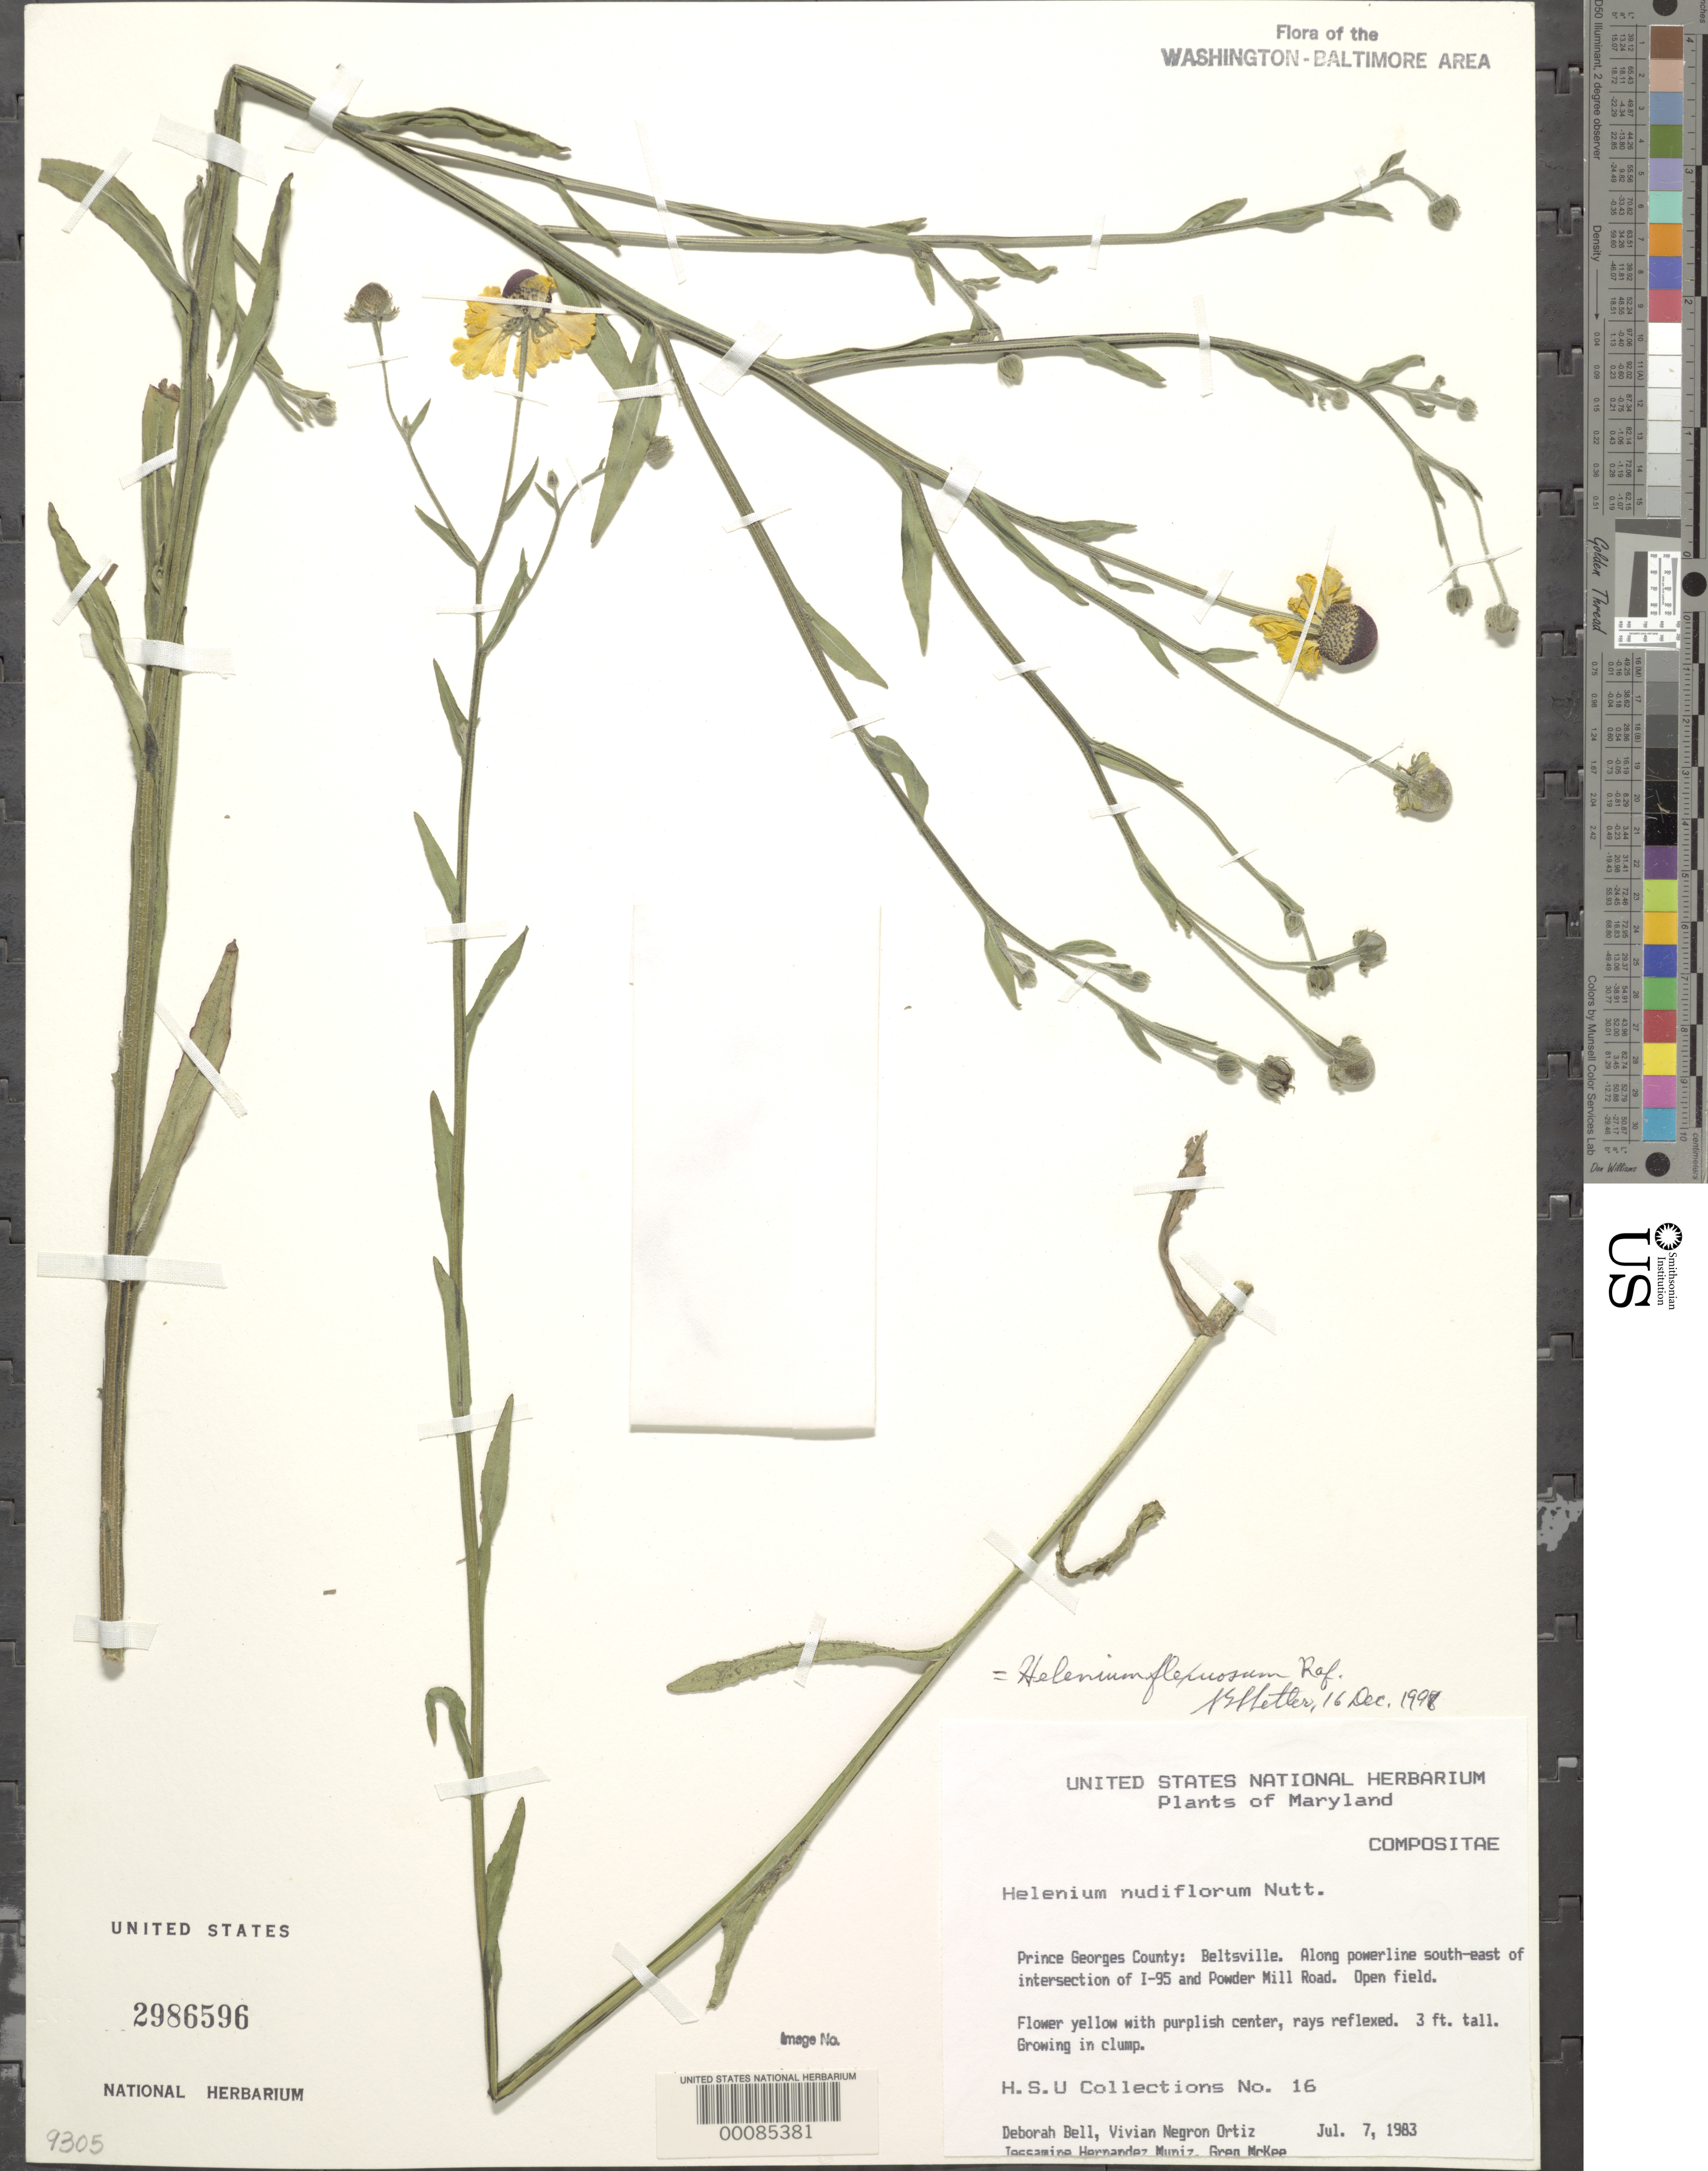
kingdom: Plantae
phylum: Tracheophyta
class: Magnoliopsida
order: Asterales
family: Asteraceae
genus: Helenium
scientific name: Helenium flexuosum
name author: Raf.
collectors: D. A. Bell, V. Ortiz, T. Muniz & G. S. McKee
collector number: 16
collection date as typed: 07 Jul 1983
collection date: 1983-07-07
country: United States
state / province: Maryland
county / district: Prince George's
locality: Beltsville powerline near I-95 and Powder Mill Road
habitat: Open field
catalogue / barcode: US 2986596